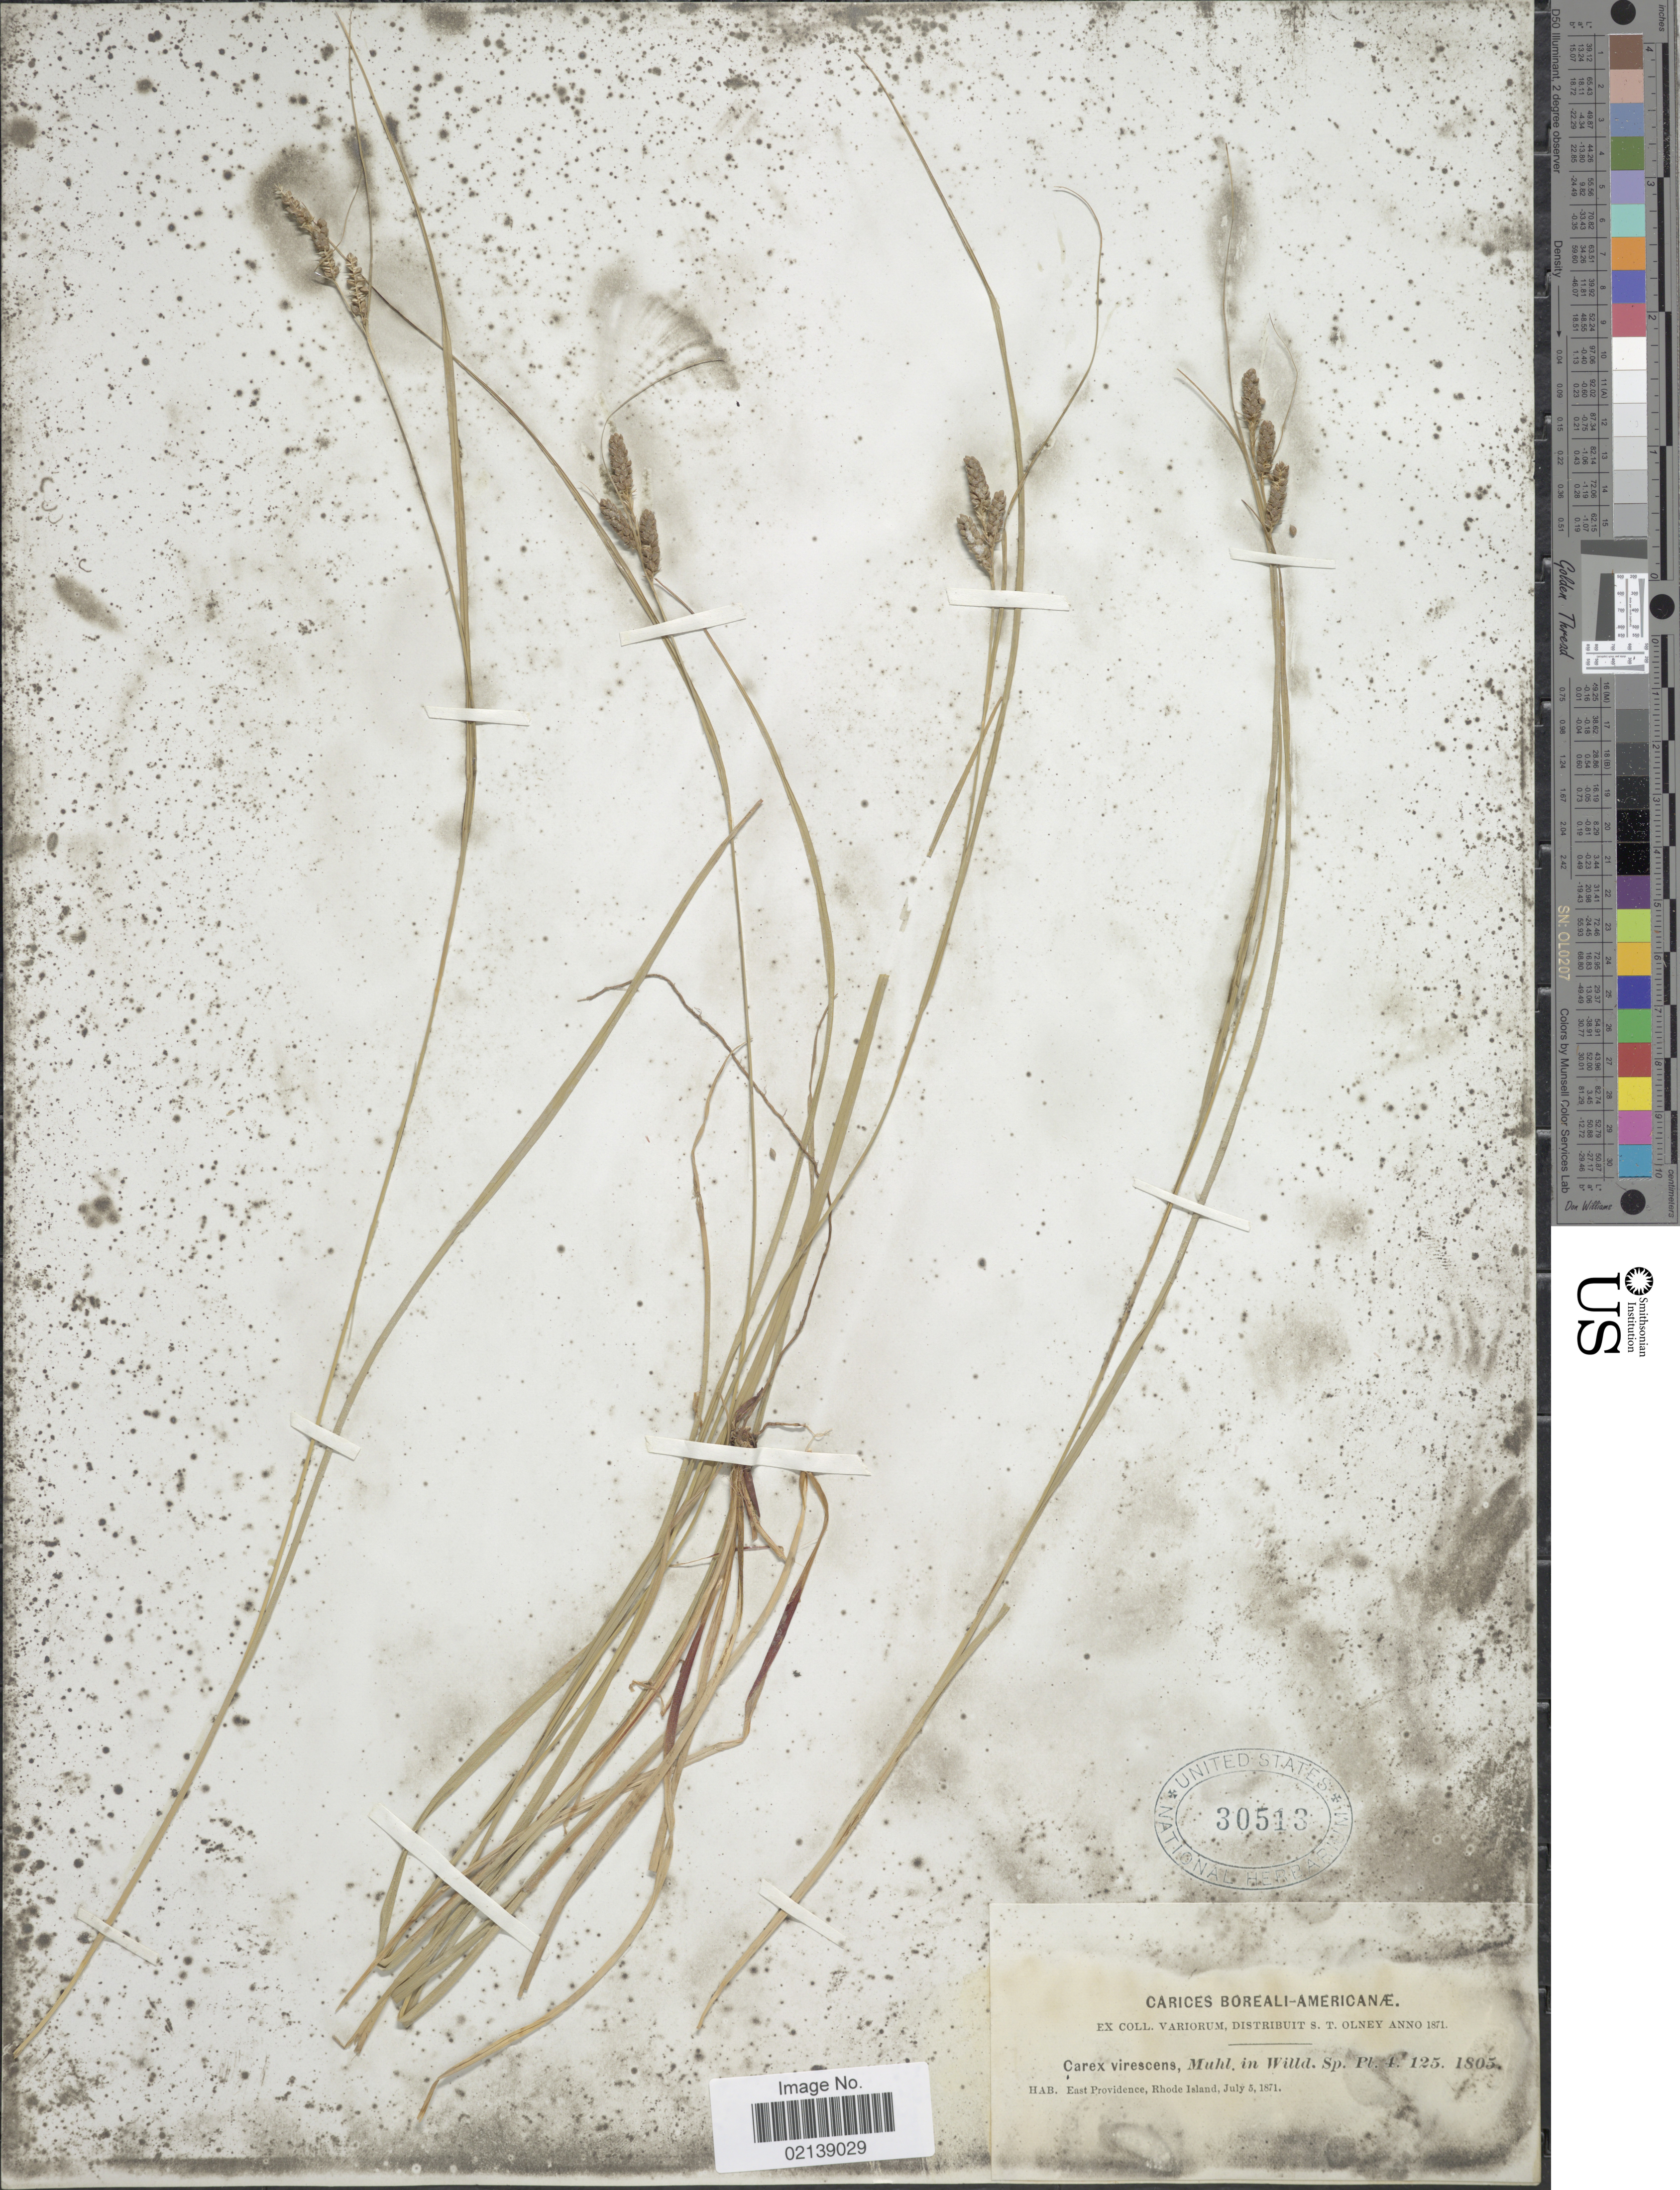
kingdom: Plantae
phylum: Tracheophyta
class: Liliopsida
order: Poales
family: Cyperaceae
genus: Carex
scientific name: Carex virescens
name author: Muhl. ex Willd.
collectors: S. Olney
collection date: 1871-07-05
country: United States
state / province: Rhode Island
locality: Carices Boreali-Americanæ, East Providence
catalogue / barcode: US 30513